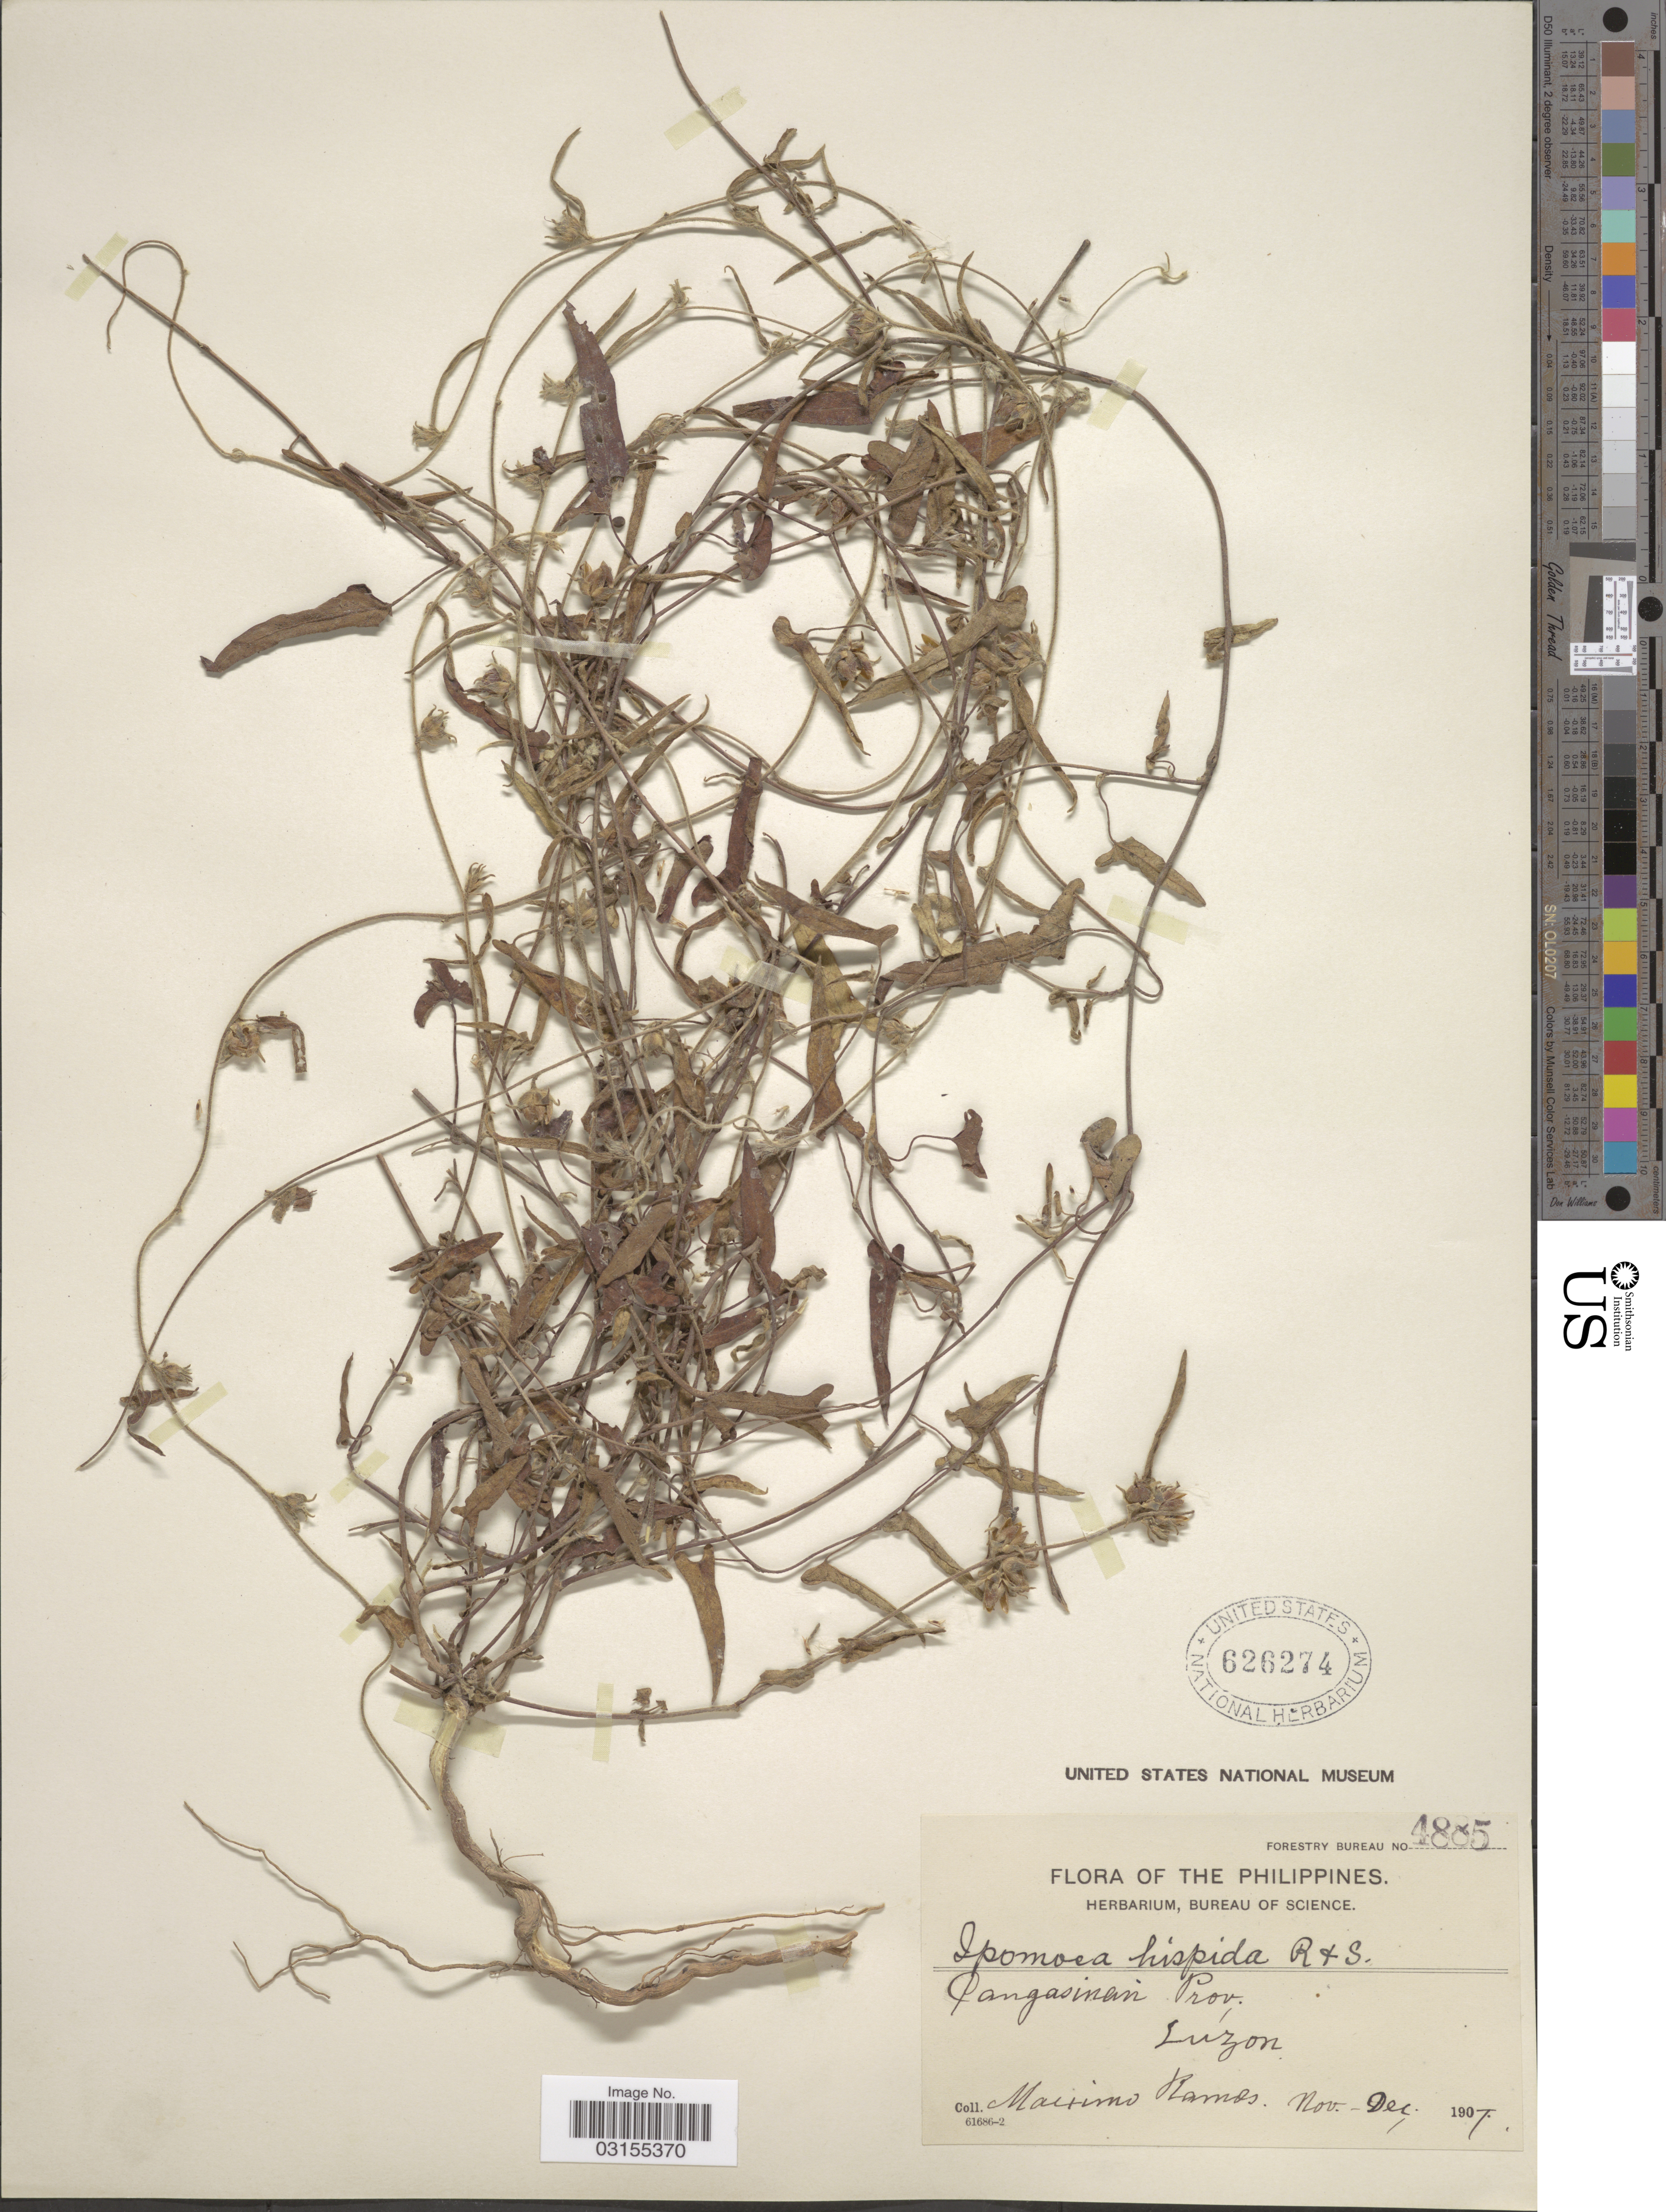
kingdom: Plantae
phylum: Tracheophyta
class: Magnoliopsida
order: Solanales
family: Convolvulaceae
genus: Ipomoea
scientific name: Ipomoea hispida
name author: Zuccagni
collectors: M. Ramos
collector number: Forestry Bureau 4885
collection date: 1907-11/1907-12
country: Philippines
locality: Pangasinan Prov., Luzon.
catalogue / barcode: US 626274